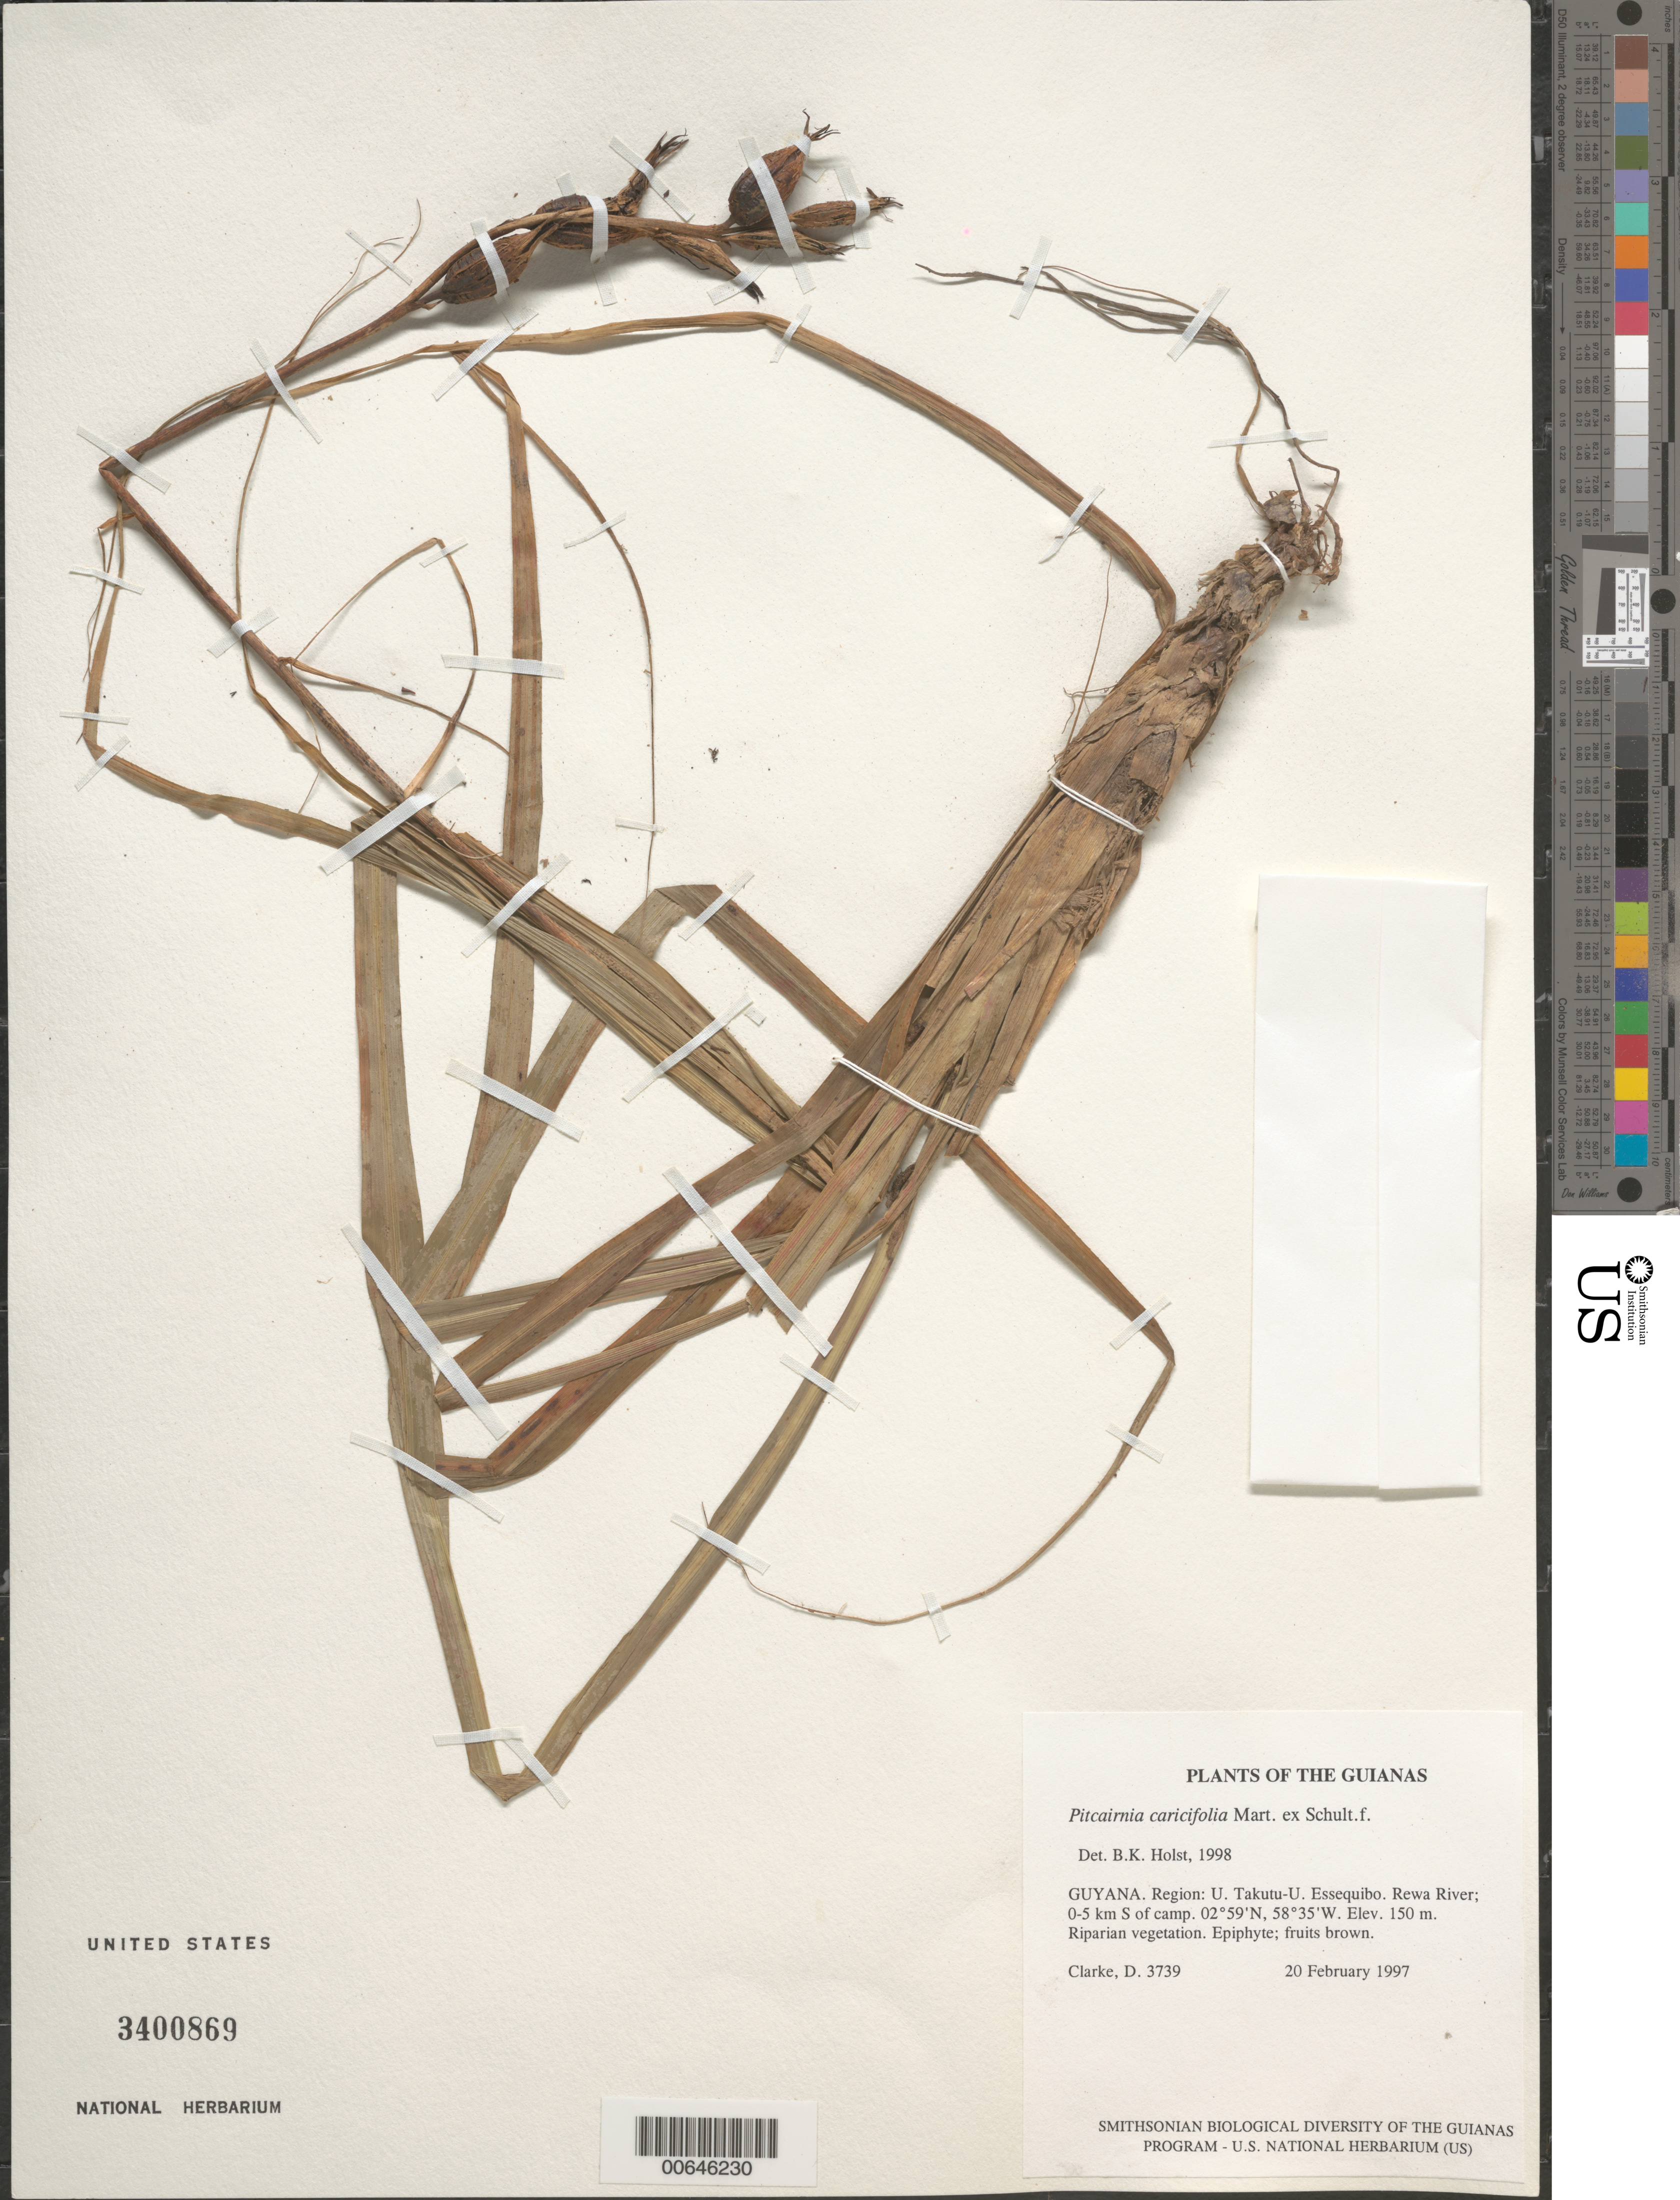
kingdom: Plantae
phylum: Tracheophyta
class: Liliopsida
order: Poales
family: Bromeliaceae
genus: Pitcairnia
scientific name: Pitcairnia caricifolia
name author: Mart. ex Schult. f.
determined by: Holst, Bruce K.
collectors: H. D. Clarke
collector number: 3739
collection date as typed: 20 February 1997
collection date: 1997-02-20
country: Guyana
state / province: U. Takutu-U. Essequibo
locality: Rewa River; 0-5 km S of camp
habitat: Riparian vegetation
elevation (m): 150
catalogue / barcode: US 3400869